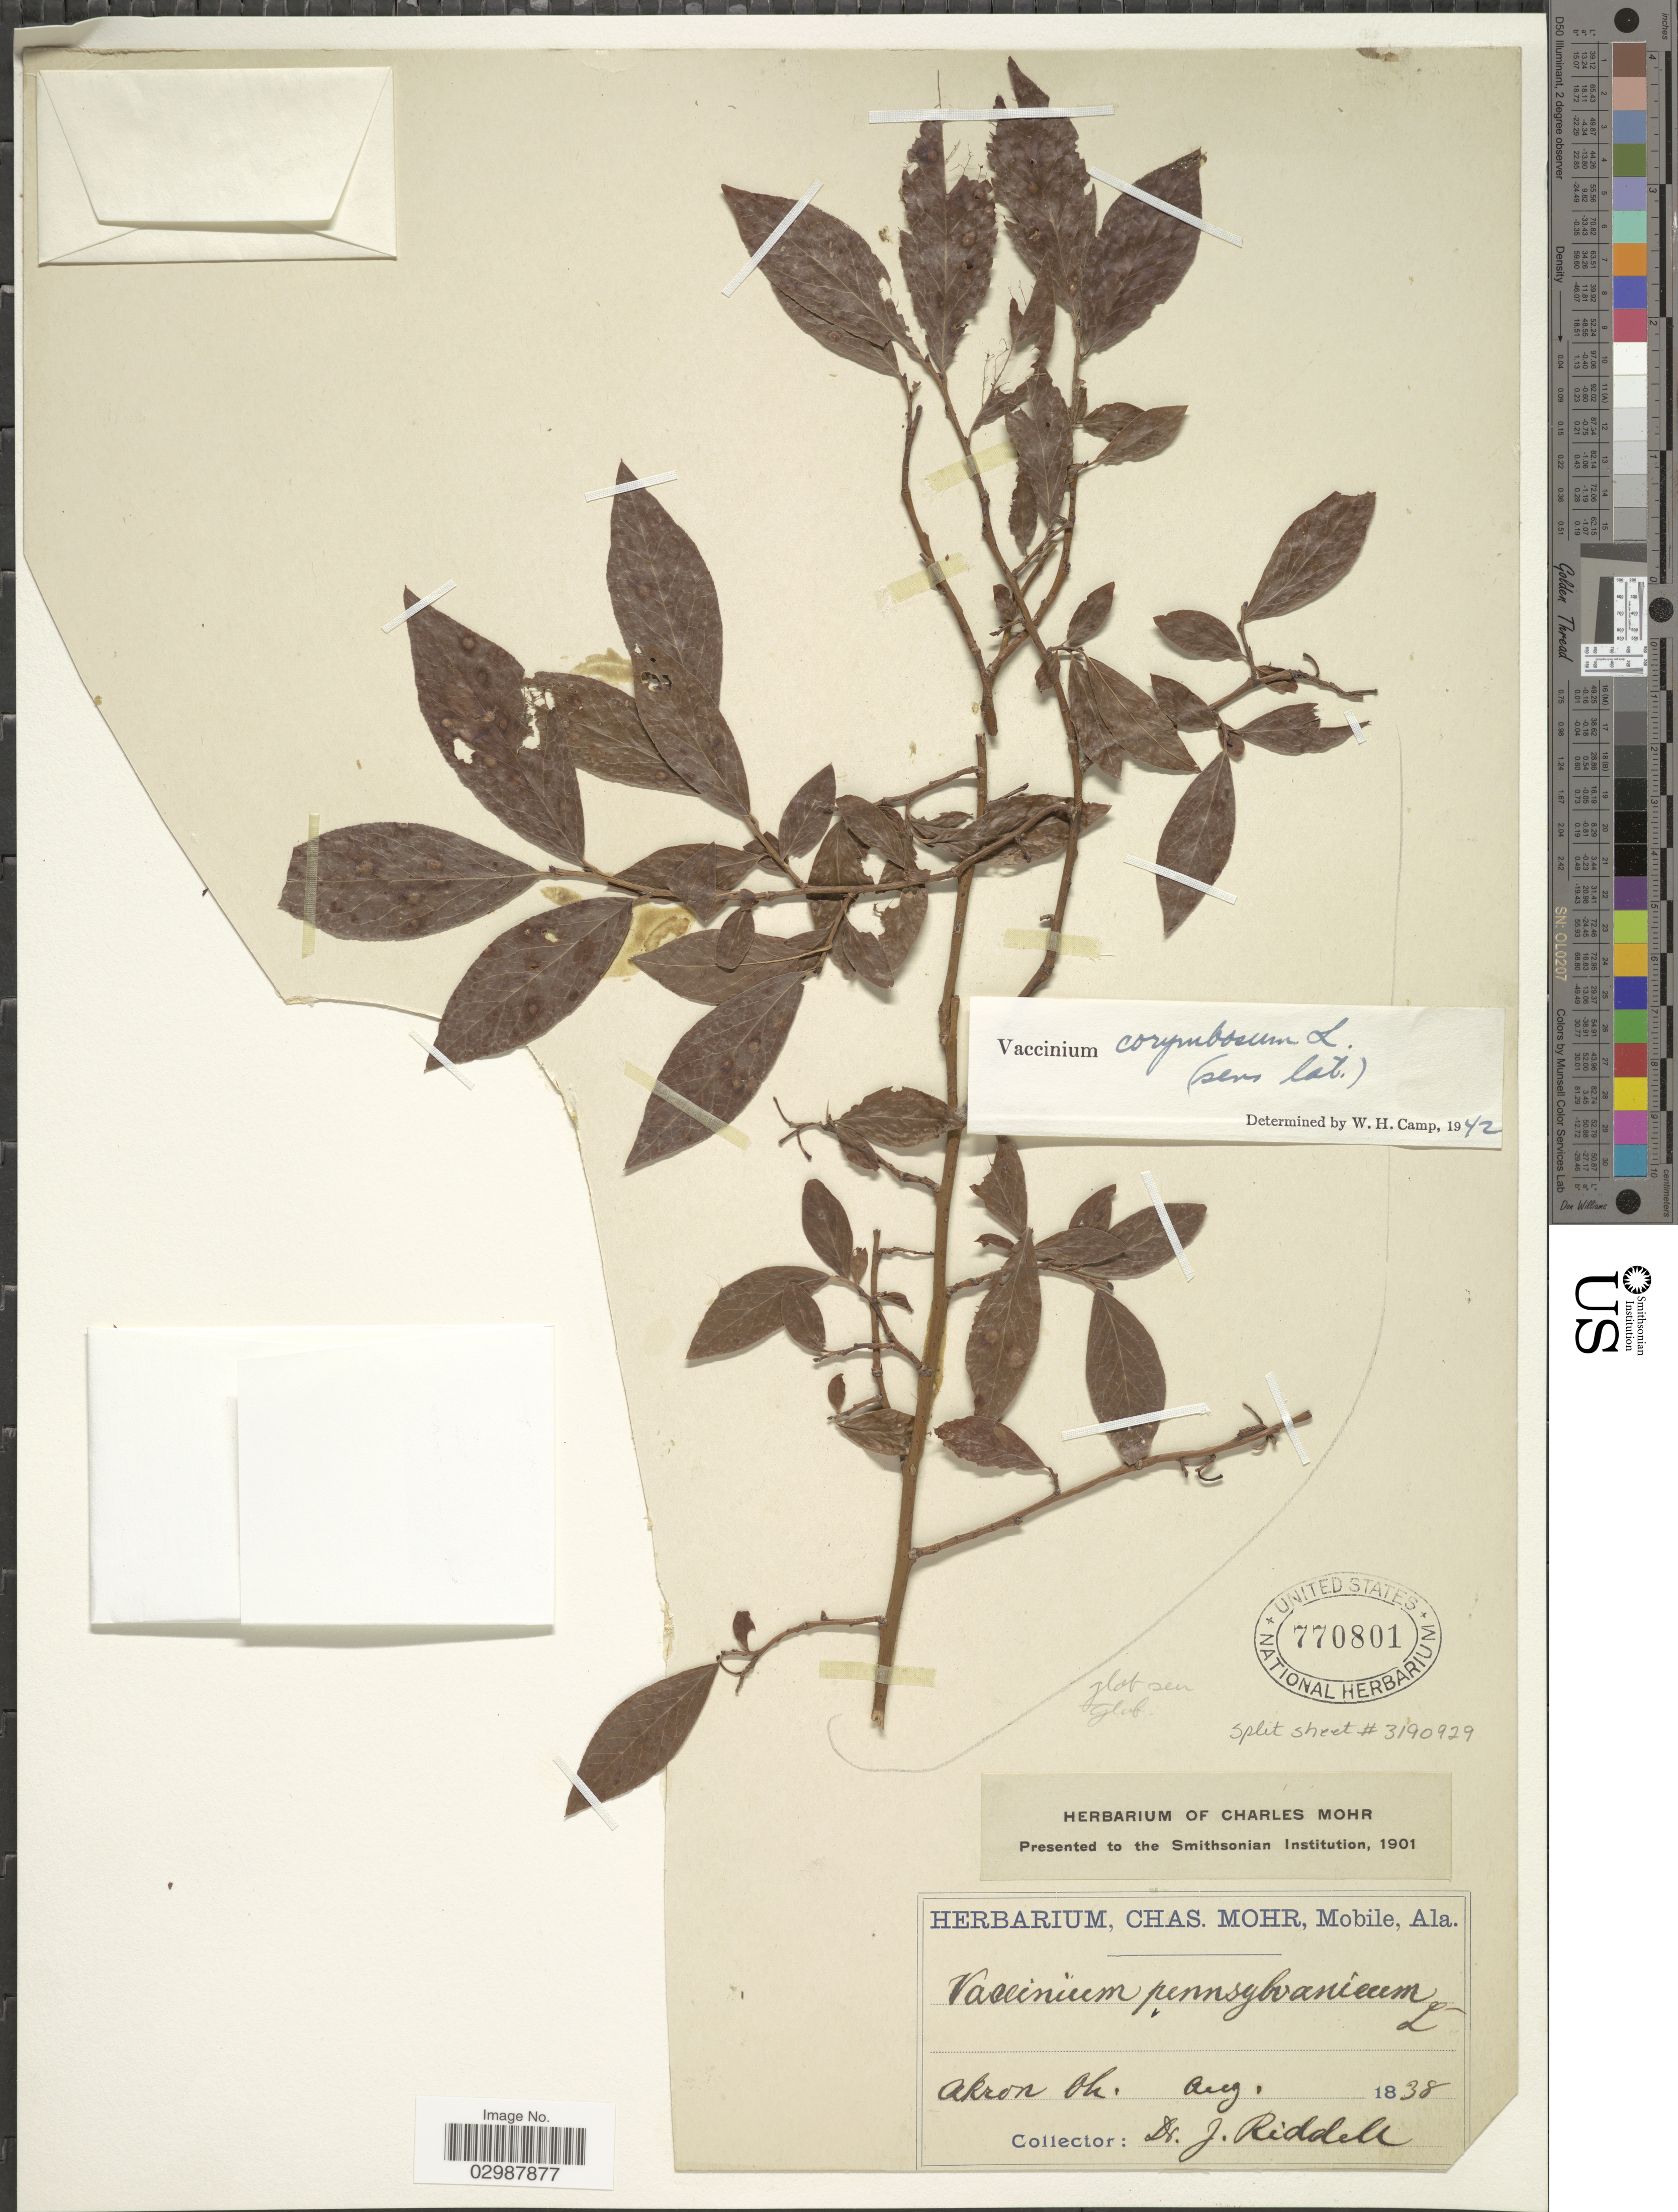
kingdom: Plantae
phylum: Tracheophyta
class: Magnoliopsida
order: Ericales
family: Ericaceae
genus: Vaccinium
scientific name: Vaccinium corymbosum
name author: L.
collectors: J. Riddell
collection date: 1838-08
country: United States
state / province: Ohio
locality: Akron.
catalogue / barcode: US 770801